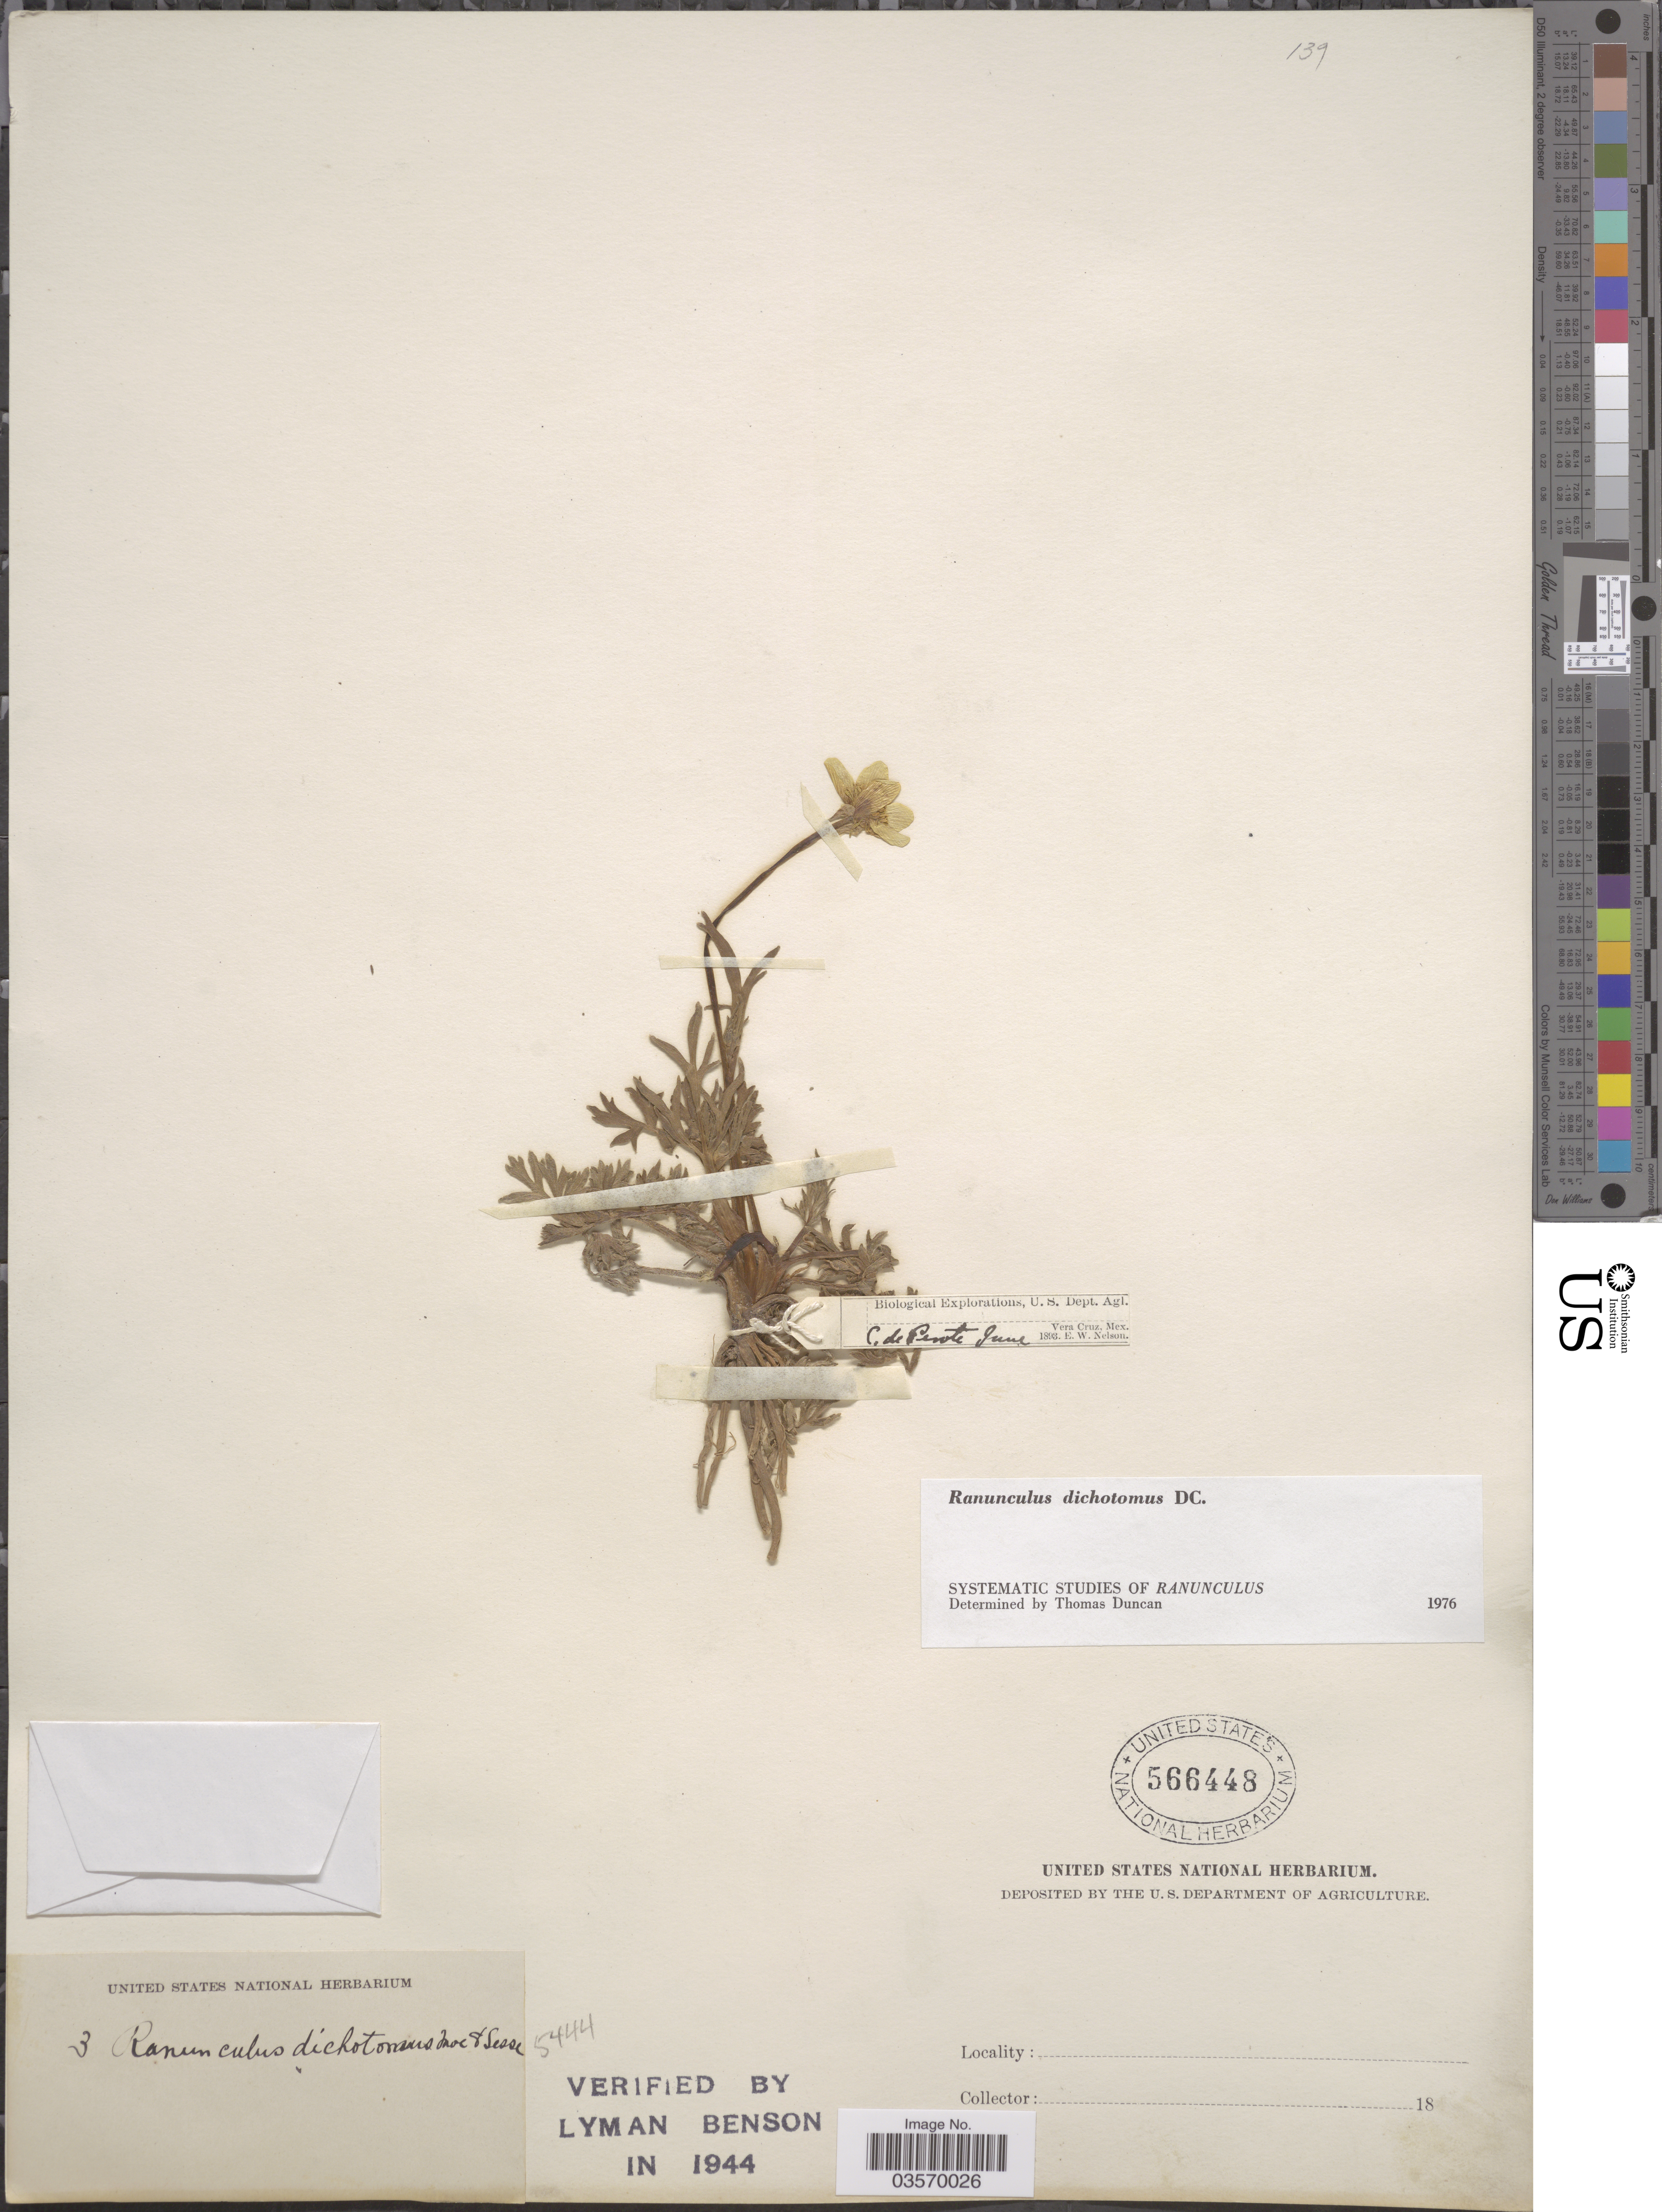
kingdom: Plantae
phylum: Tracheophyta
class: Magnoliopsida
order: Ranunculales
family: Ranunculaceae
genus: Ranunculus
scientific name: Ranunculus dichotomus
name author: Moc. & Sessé ex DC.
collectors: E. W. Nelson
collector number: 3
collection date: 1893-06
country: Mexico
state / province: Veracruz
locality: Vera Cruz. C. de Perote.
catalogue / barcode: US 566448